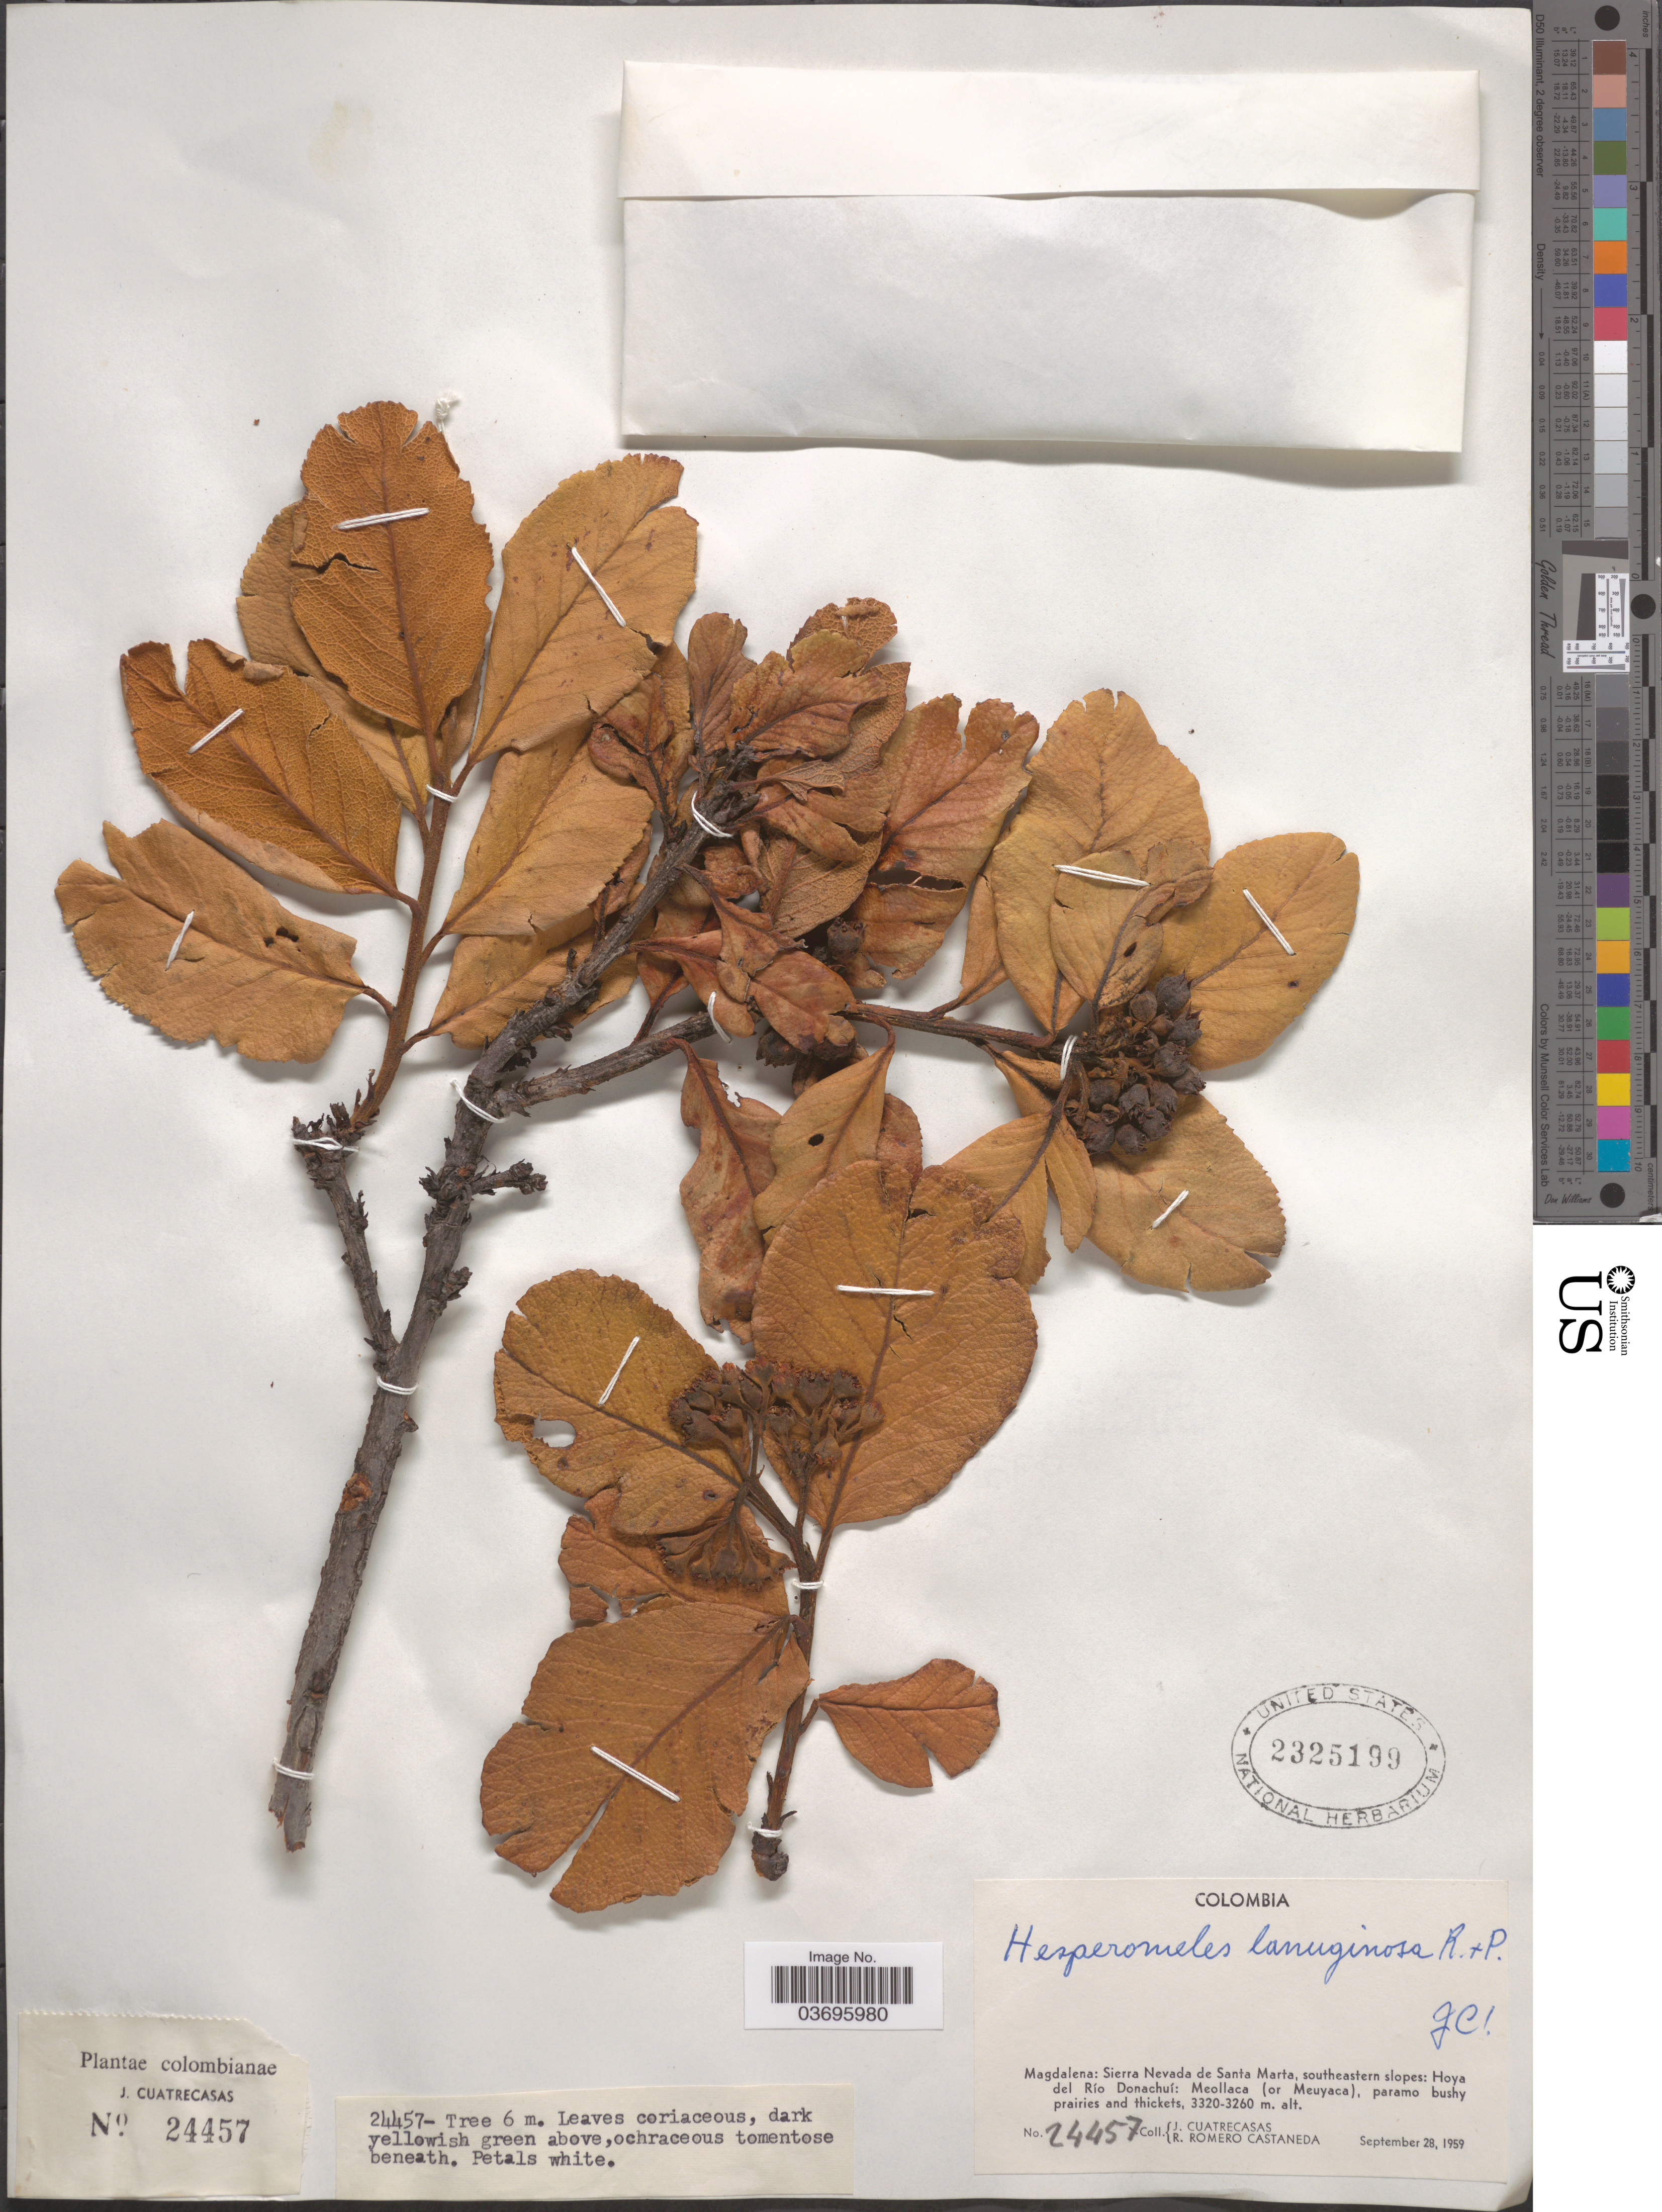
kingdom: Plantae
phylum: Tracheophyta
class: Magnoliopsida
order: Rosales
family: Rosaceae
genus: Hesperomeles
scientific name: Hesperomeles ferruginea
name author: (Juss. ex Pers.) Benth.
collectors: J. Cuatrecasas & R. Romero Castañeda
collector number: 24457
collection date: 1959-09-28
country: Colombia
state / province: Magdalena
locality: Sierra Nevada de Santa Marta, southeastern slopes: Hoya del Río Donachuí: Meollaca (or Meuyaca).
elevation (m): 3260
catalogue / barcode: US 2325199